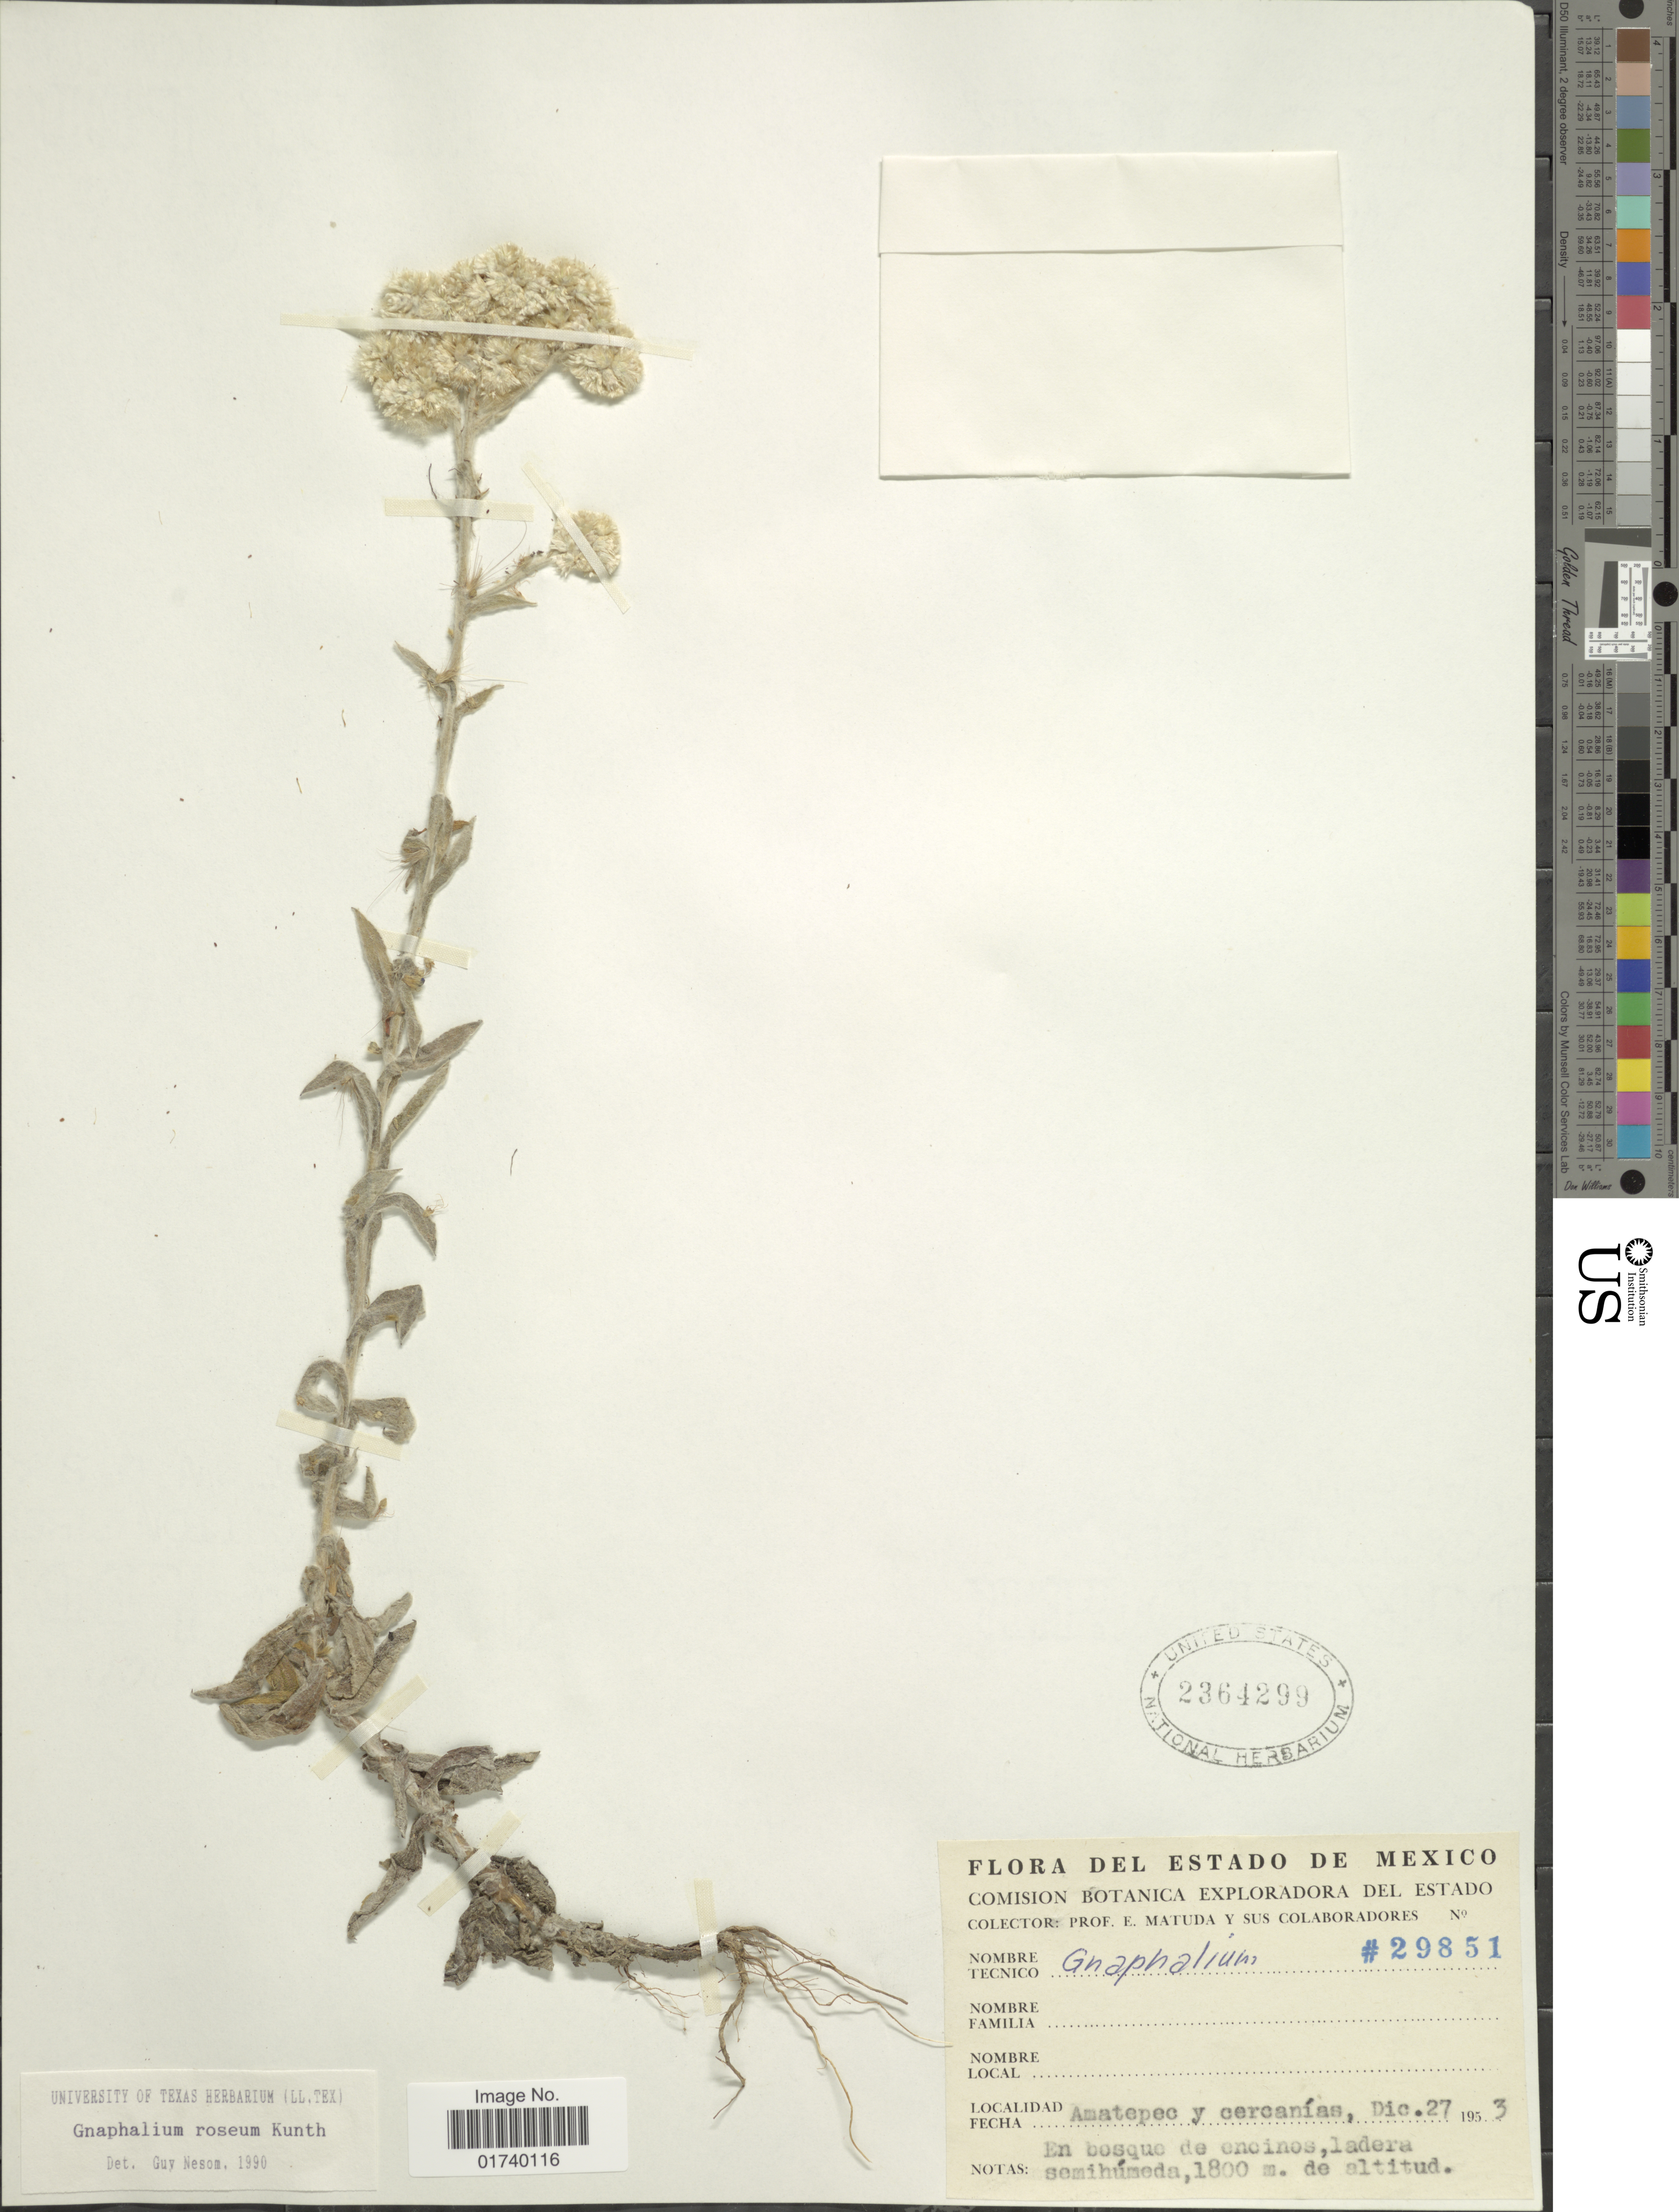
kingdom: Plantae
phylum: Tracheophyta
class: Magnoliopsida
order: Asterales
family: Asteraceae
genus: Pseudognaphalium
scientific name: Pseudognaphalium roseum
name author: (Kunth) Anderb.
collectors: E. Matuda & et al.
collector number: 29851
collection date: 1953-12-27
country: Mexico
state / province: México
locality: Amatepec y Cercanias.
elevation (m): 1800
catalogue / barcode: US 2364299